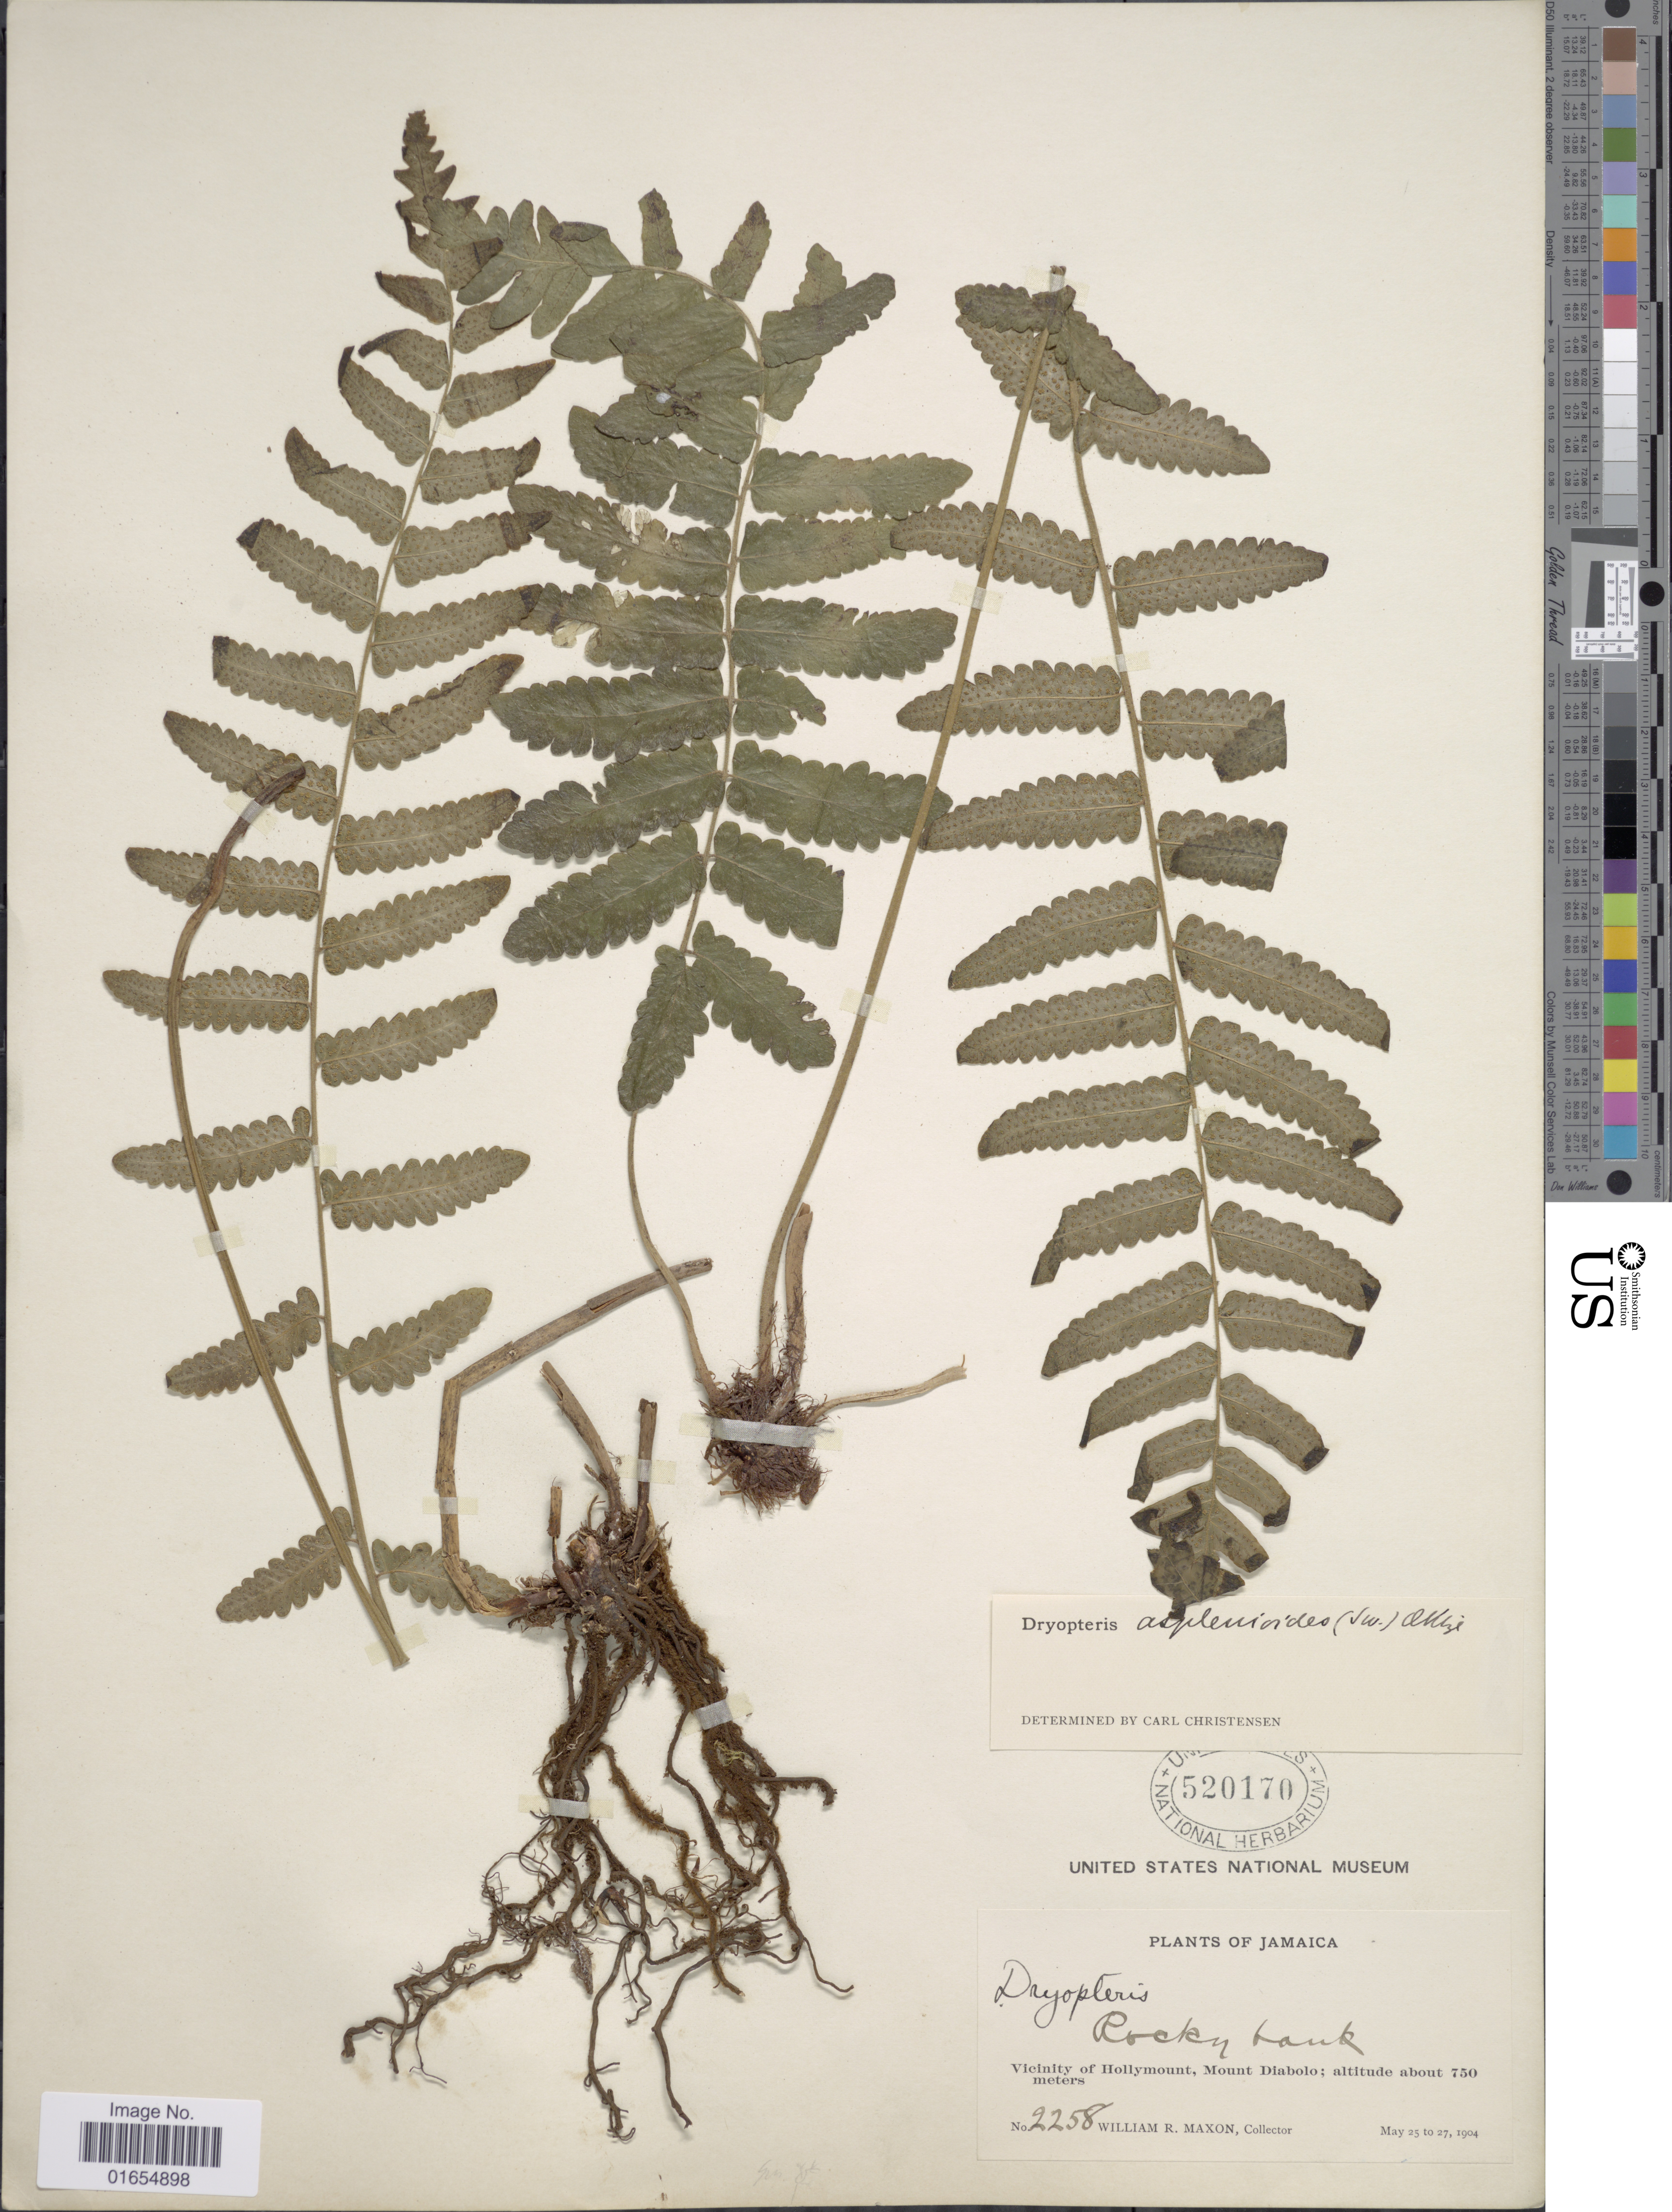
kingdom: Plantae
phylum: Tracheophyta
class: Polypodiopsida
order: Polypodiales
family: Thelypteridaceae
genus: Goniopteris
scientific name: Goniopteris retroflexa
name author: (L.) Pic. Serm.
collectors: W. R. Maxon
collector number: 2258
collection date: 1904-05-25/1904-05-27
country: Jamaica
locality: Vicinity of Hollymount, Mount Diabolo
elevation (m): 750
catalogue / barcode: US 520170